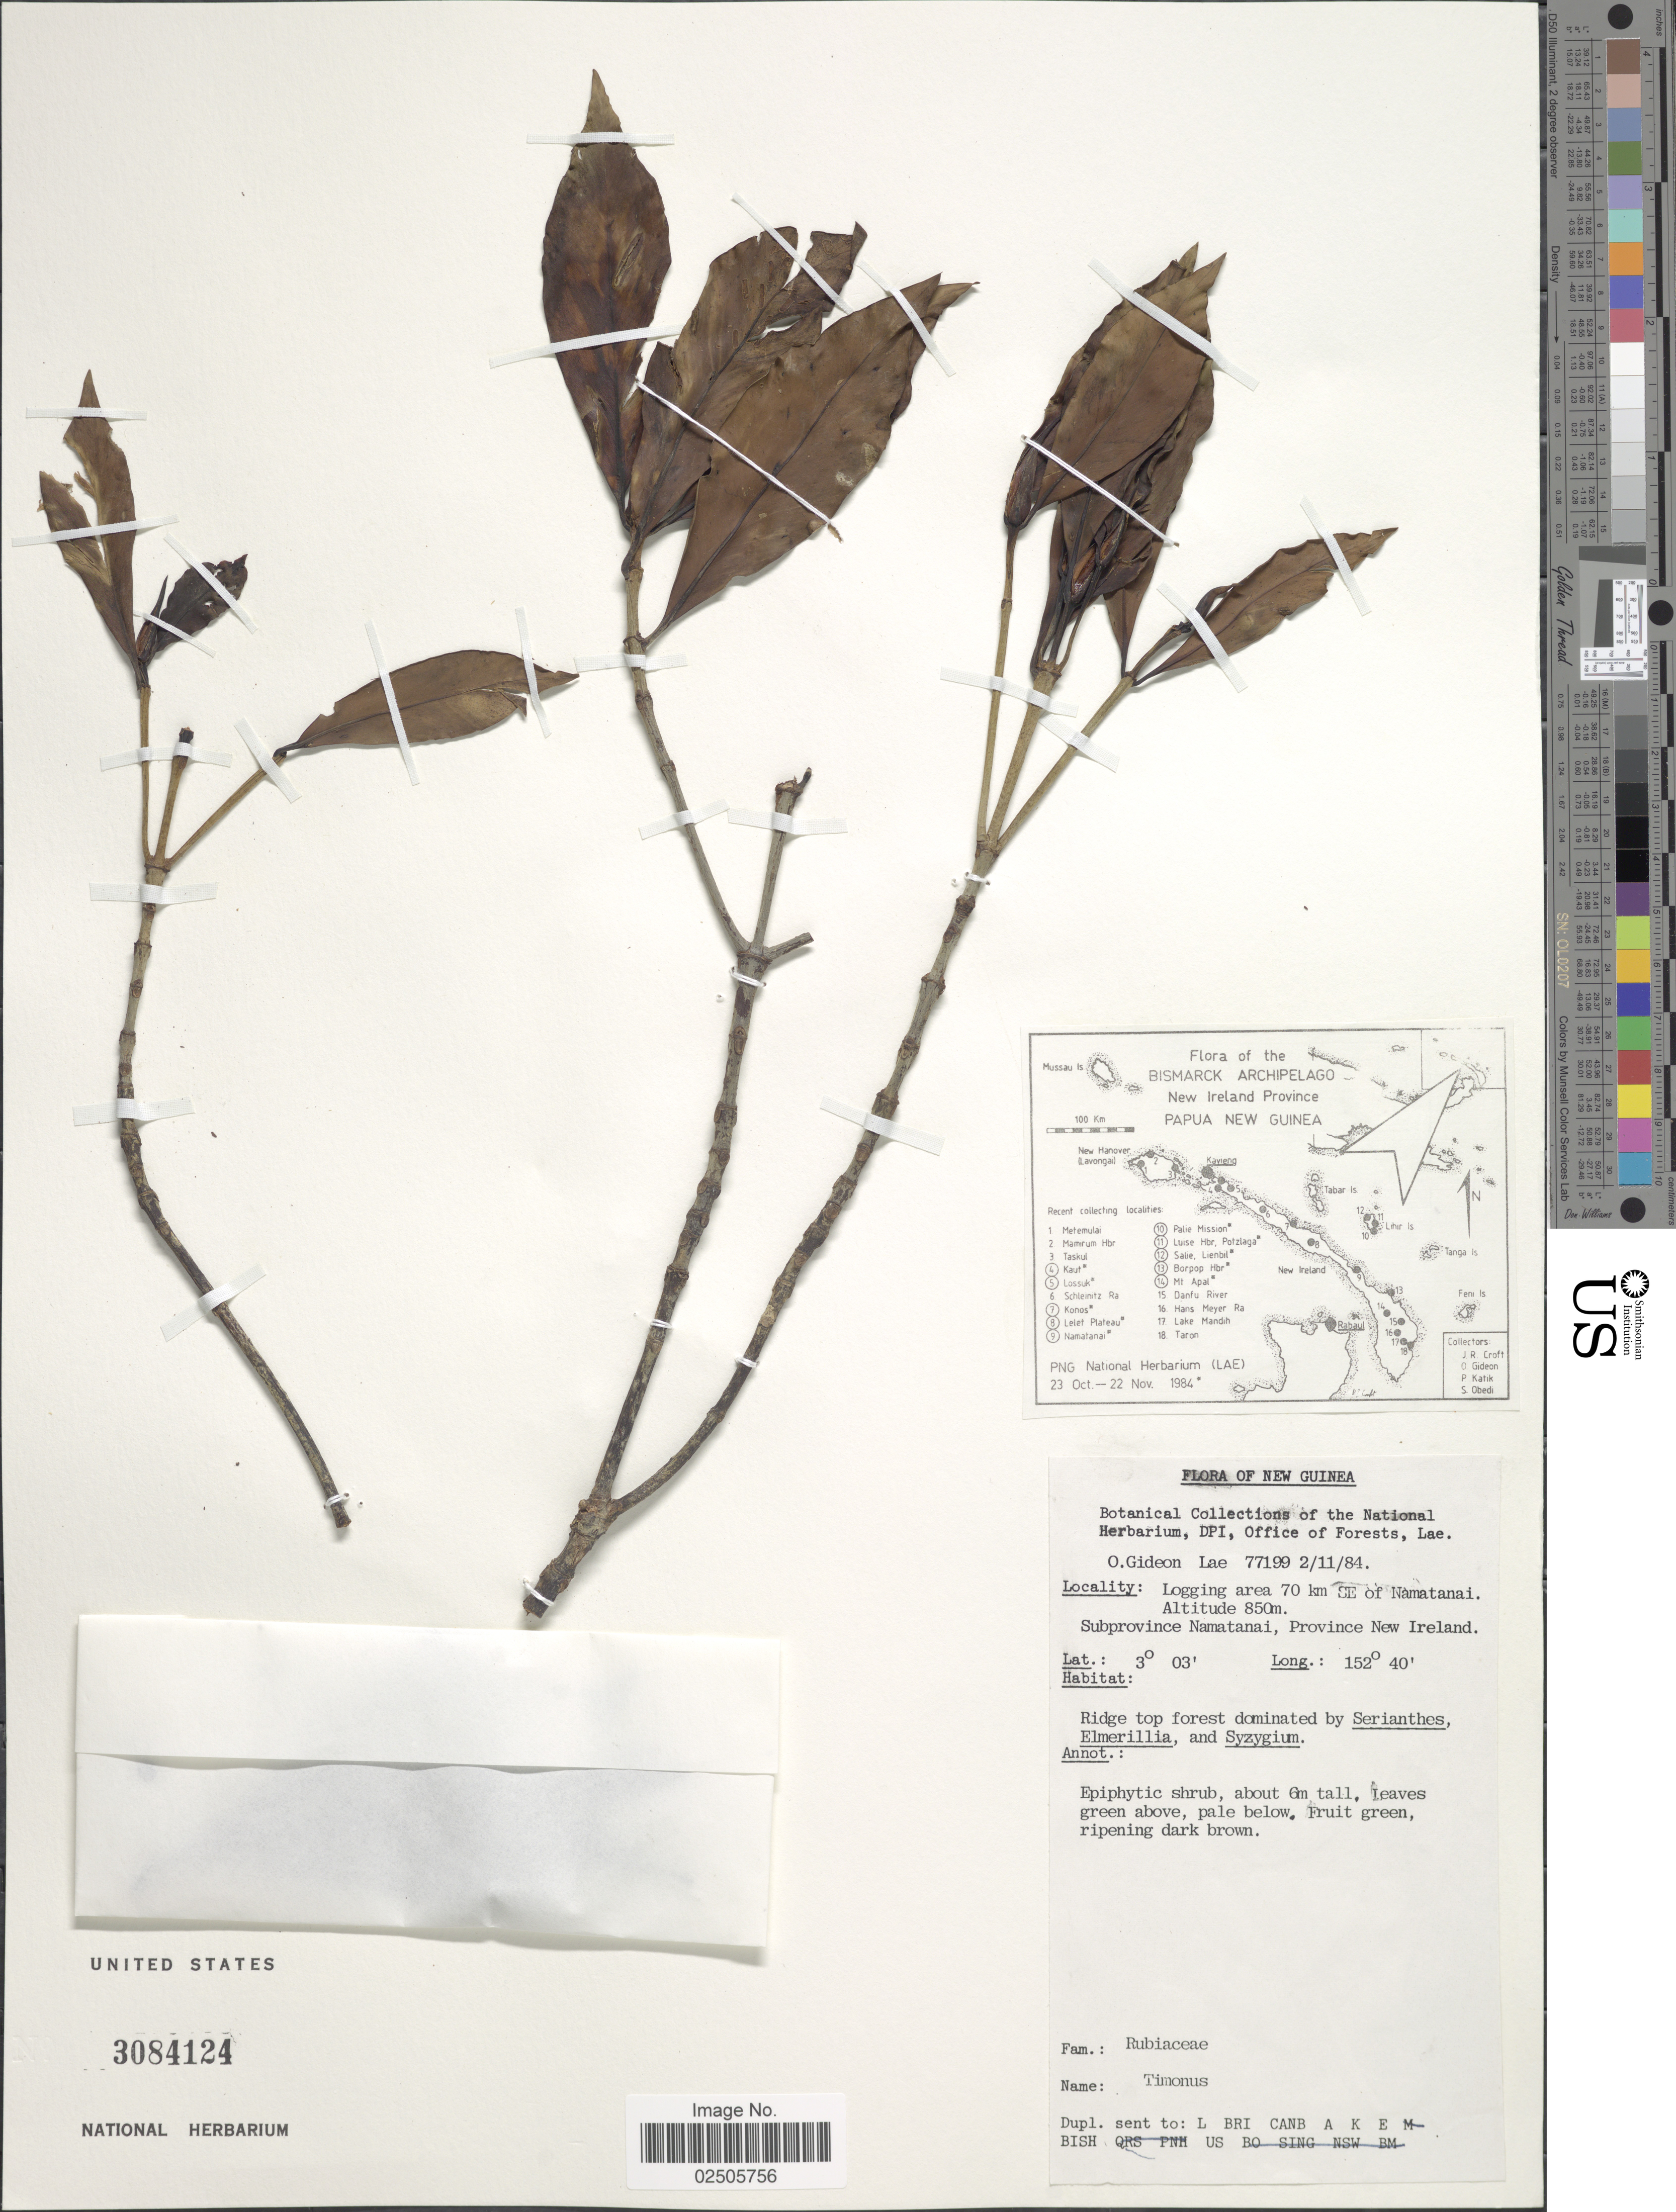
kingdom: Plantae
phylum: Tracheophyta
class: Magnoliopsida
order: Gentianales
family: Rubiaceae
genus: Timonius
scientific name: Timonius sp.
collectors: O. Gideon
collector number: LAE77199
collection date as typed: Transcribed d/m/y: 2/11/84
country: Papua New Guinea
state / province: New Ireland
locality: New Guinea, Logging area 70 km SE of Namatanai. Subprovince Namatanai, Province New Ireland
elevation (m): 850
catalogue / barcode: US 3084124